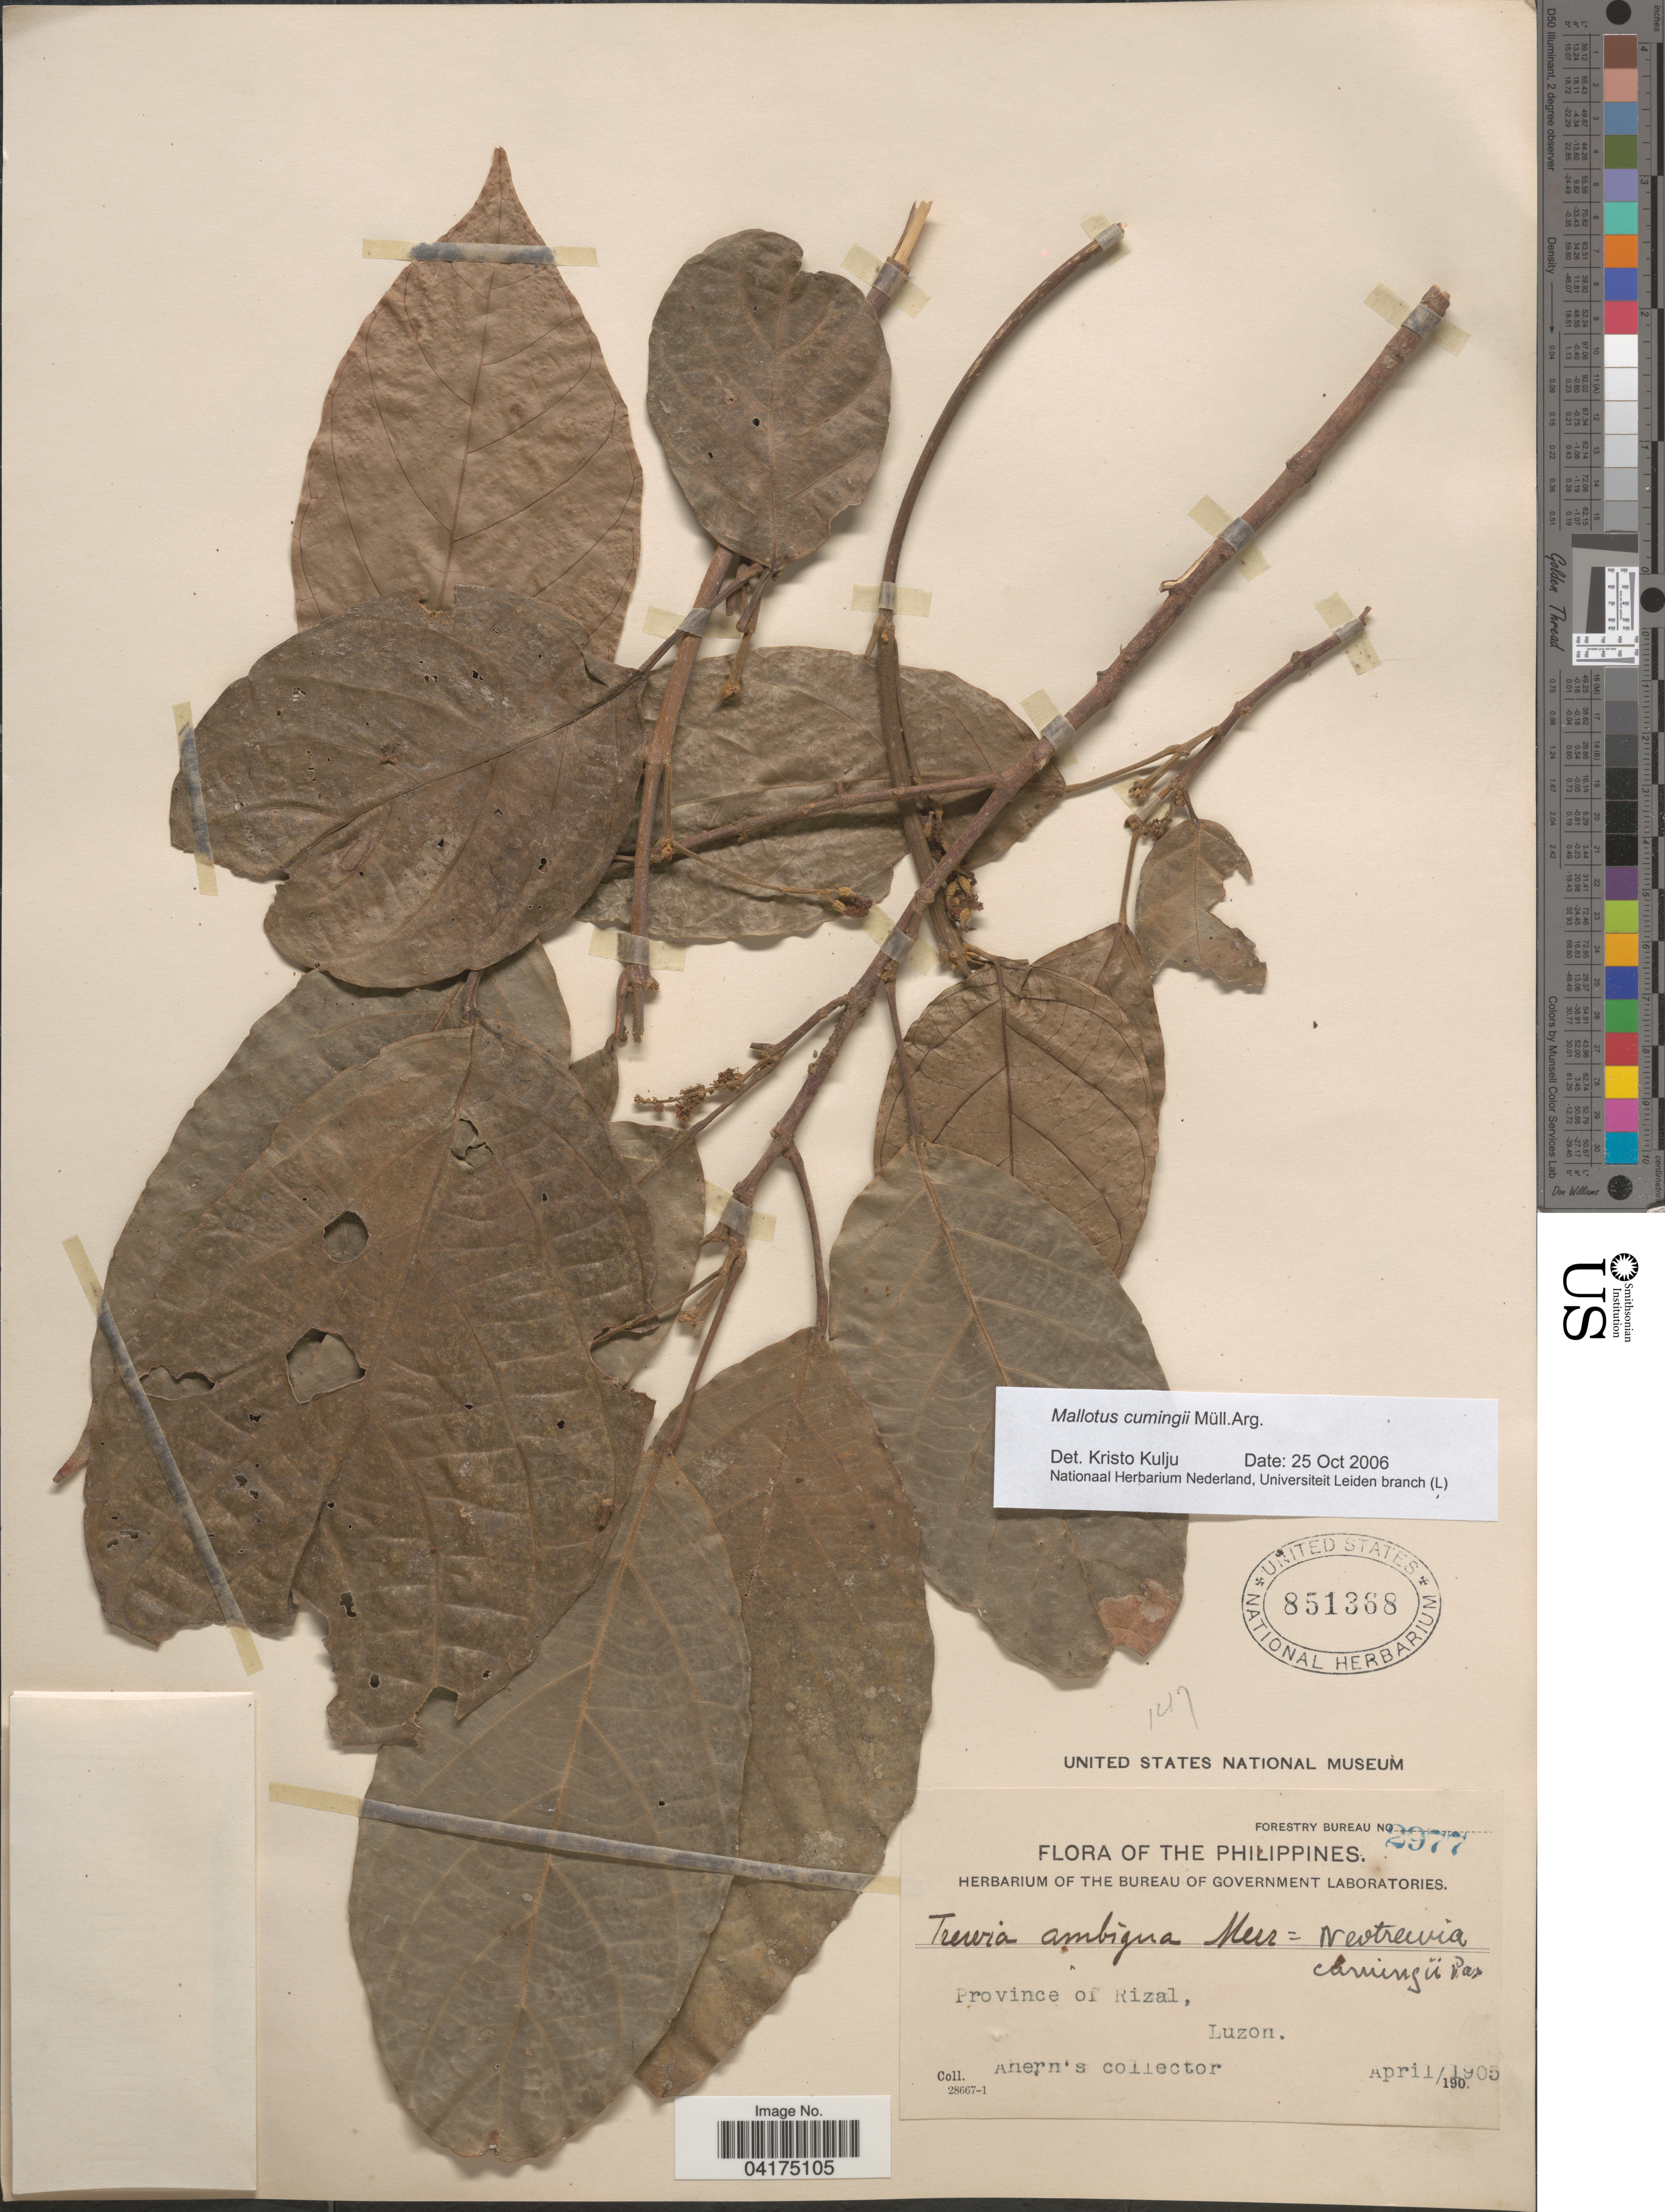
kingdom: Plantae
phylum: Tracheophyta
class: Magnoliopsida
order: Malpighiales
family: Euphorbiaceae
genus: Mallotus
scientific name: Mallotus cumingii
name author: Müll. Arg.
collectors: Ahern's collector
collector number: Forestry Bureau 2977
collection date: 1905-04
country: Philippines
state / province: Calabarzon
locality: Province of Rizal, Luzon.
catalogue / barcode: US 851368